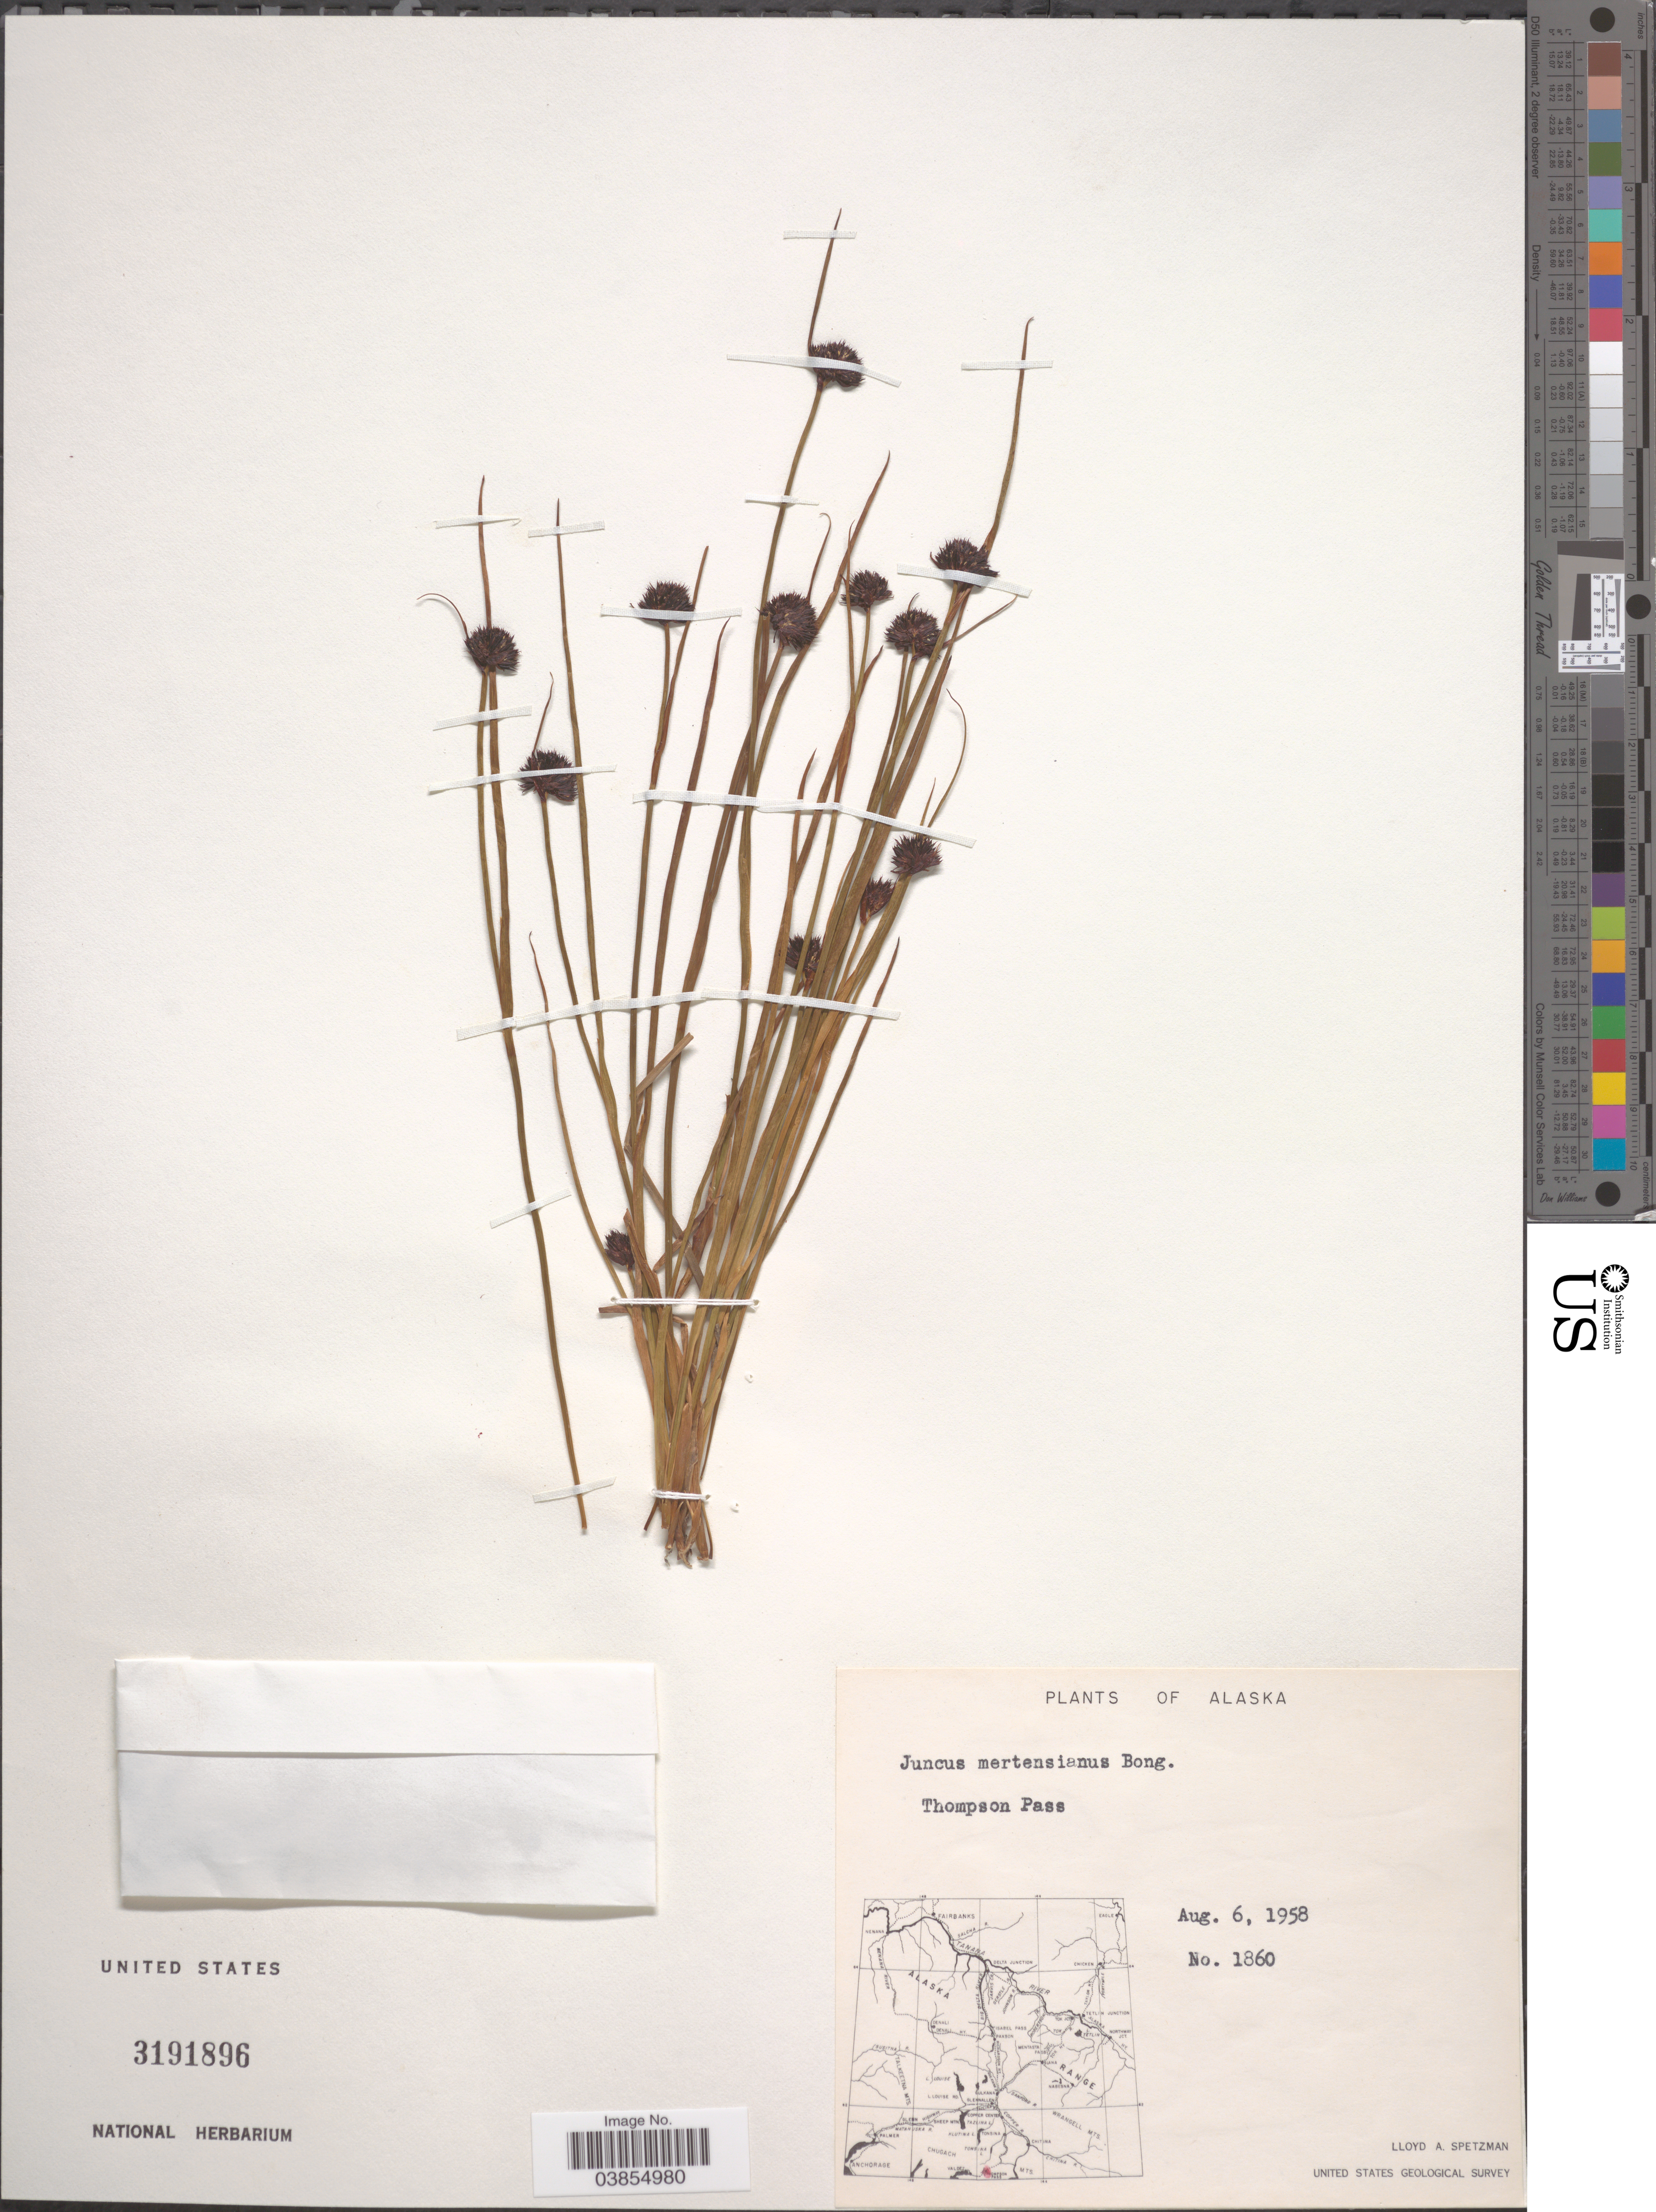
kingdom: Plantae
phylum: Tracheophyta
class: Liliopsida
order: Poales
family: Juncaceae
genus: Juncus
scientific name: Juncus mertensianus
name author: Bong.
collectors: L. Spetzman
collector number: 1860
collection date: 1958-08-06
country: United States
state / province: Alaska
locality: Thompson Pass.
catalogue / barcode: US 3191896